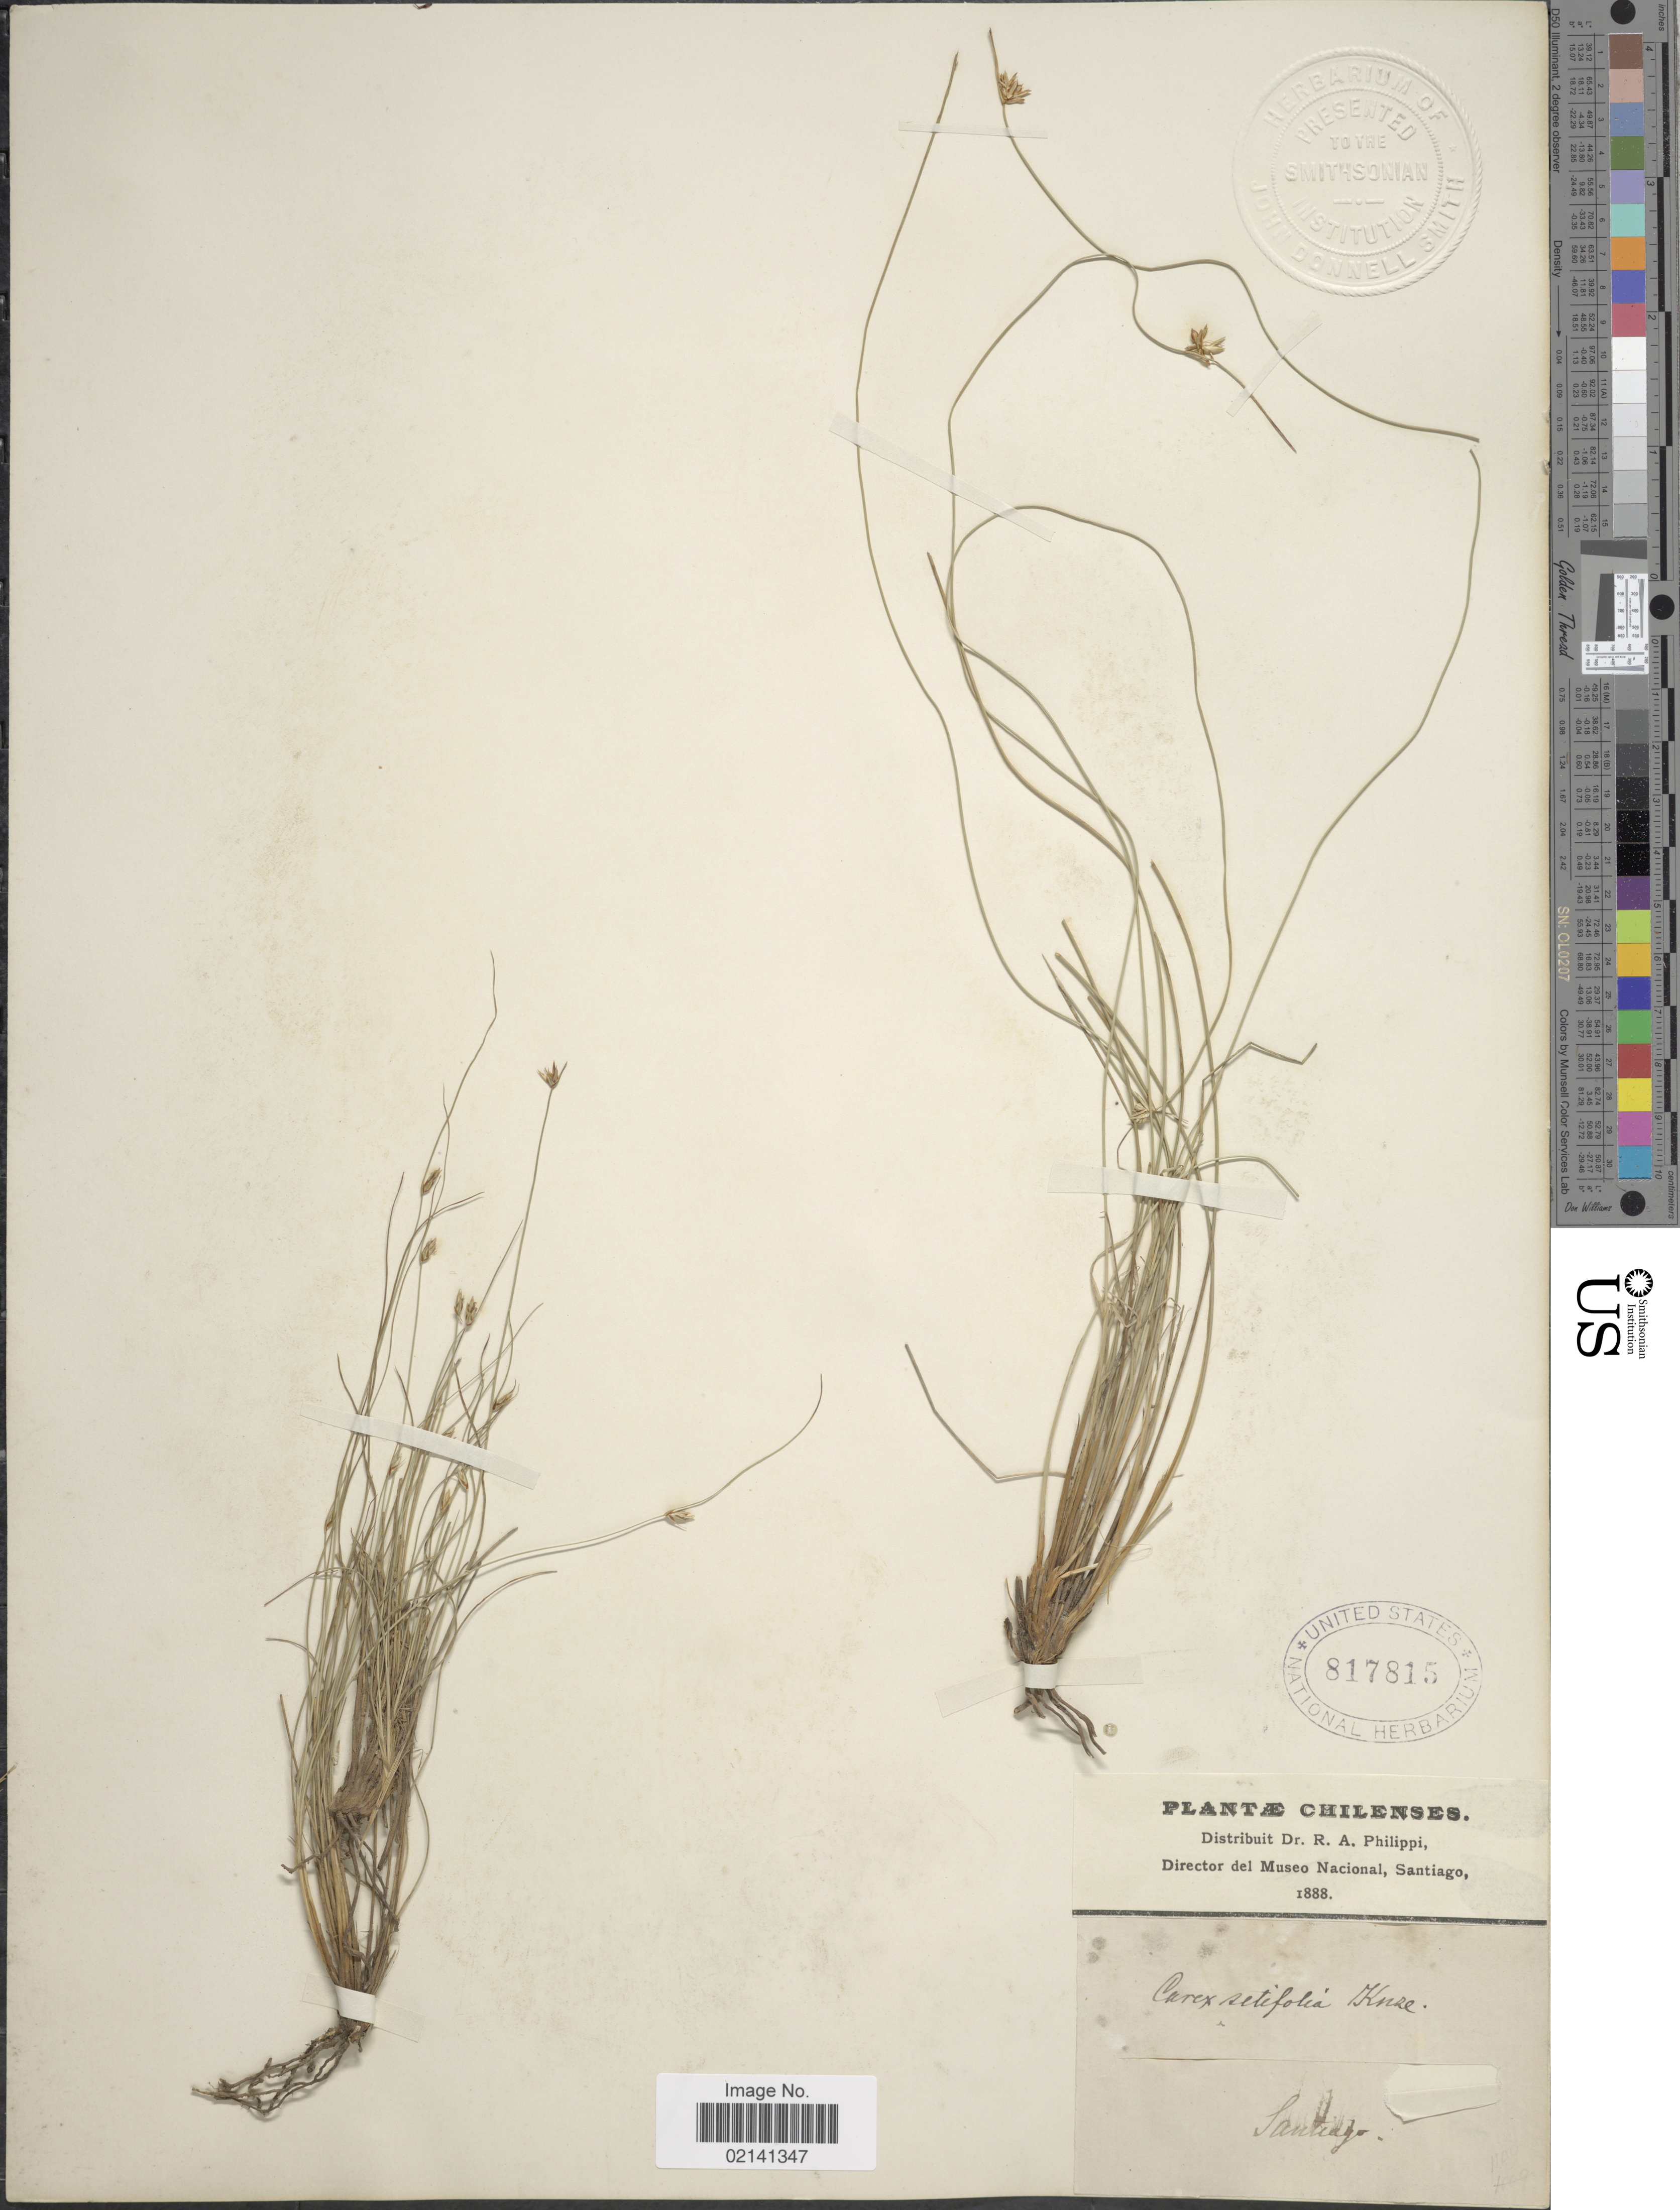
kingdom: Plantae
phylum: Tracheophyta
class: Liliopsida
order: Poales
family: Cyperaceae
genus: Carex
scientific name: Carex setifolia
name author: Kunze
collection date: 1888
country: Chile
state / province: Región Metropolitana (RM)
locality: Chilenses, Santiago.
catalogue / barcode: US 817815